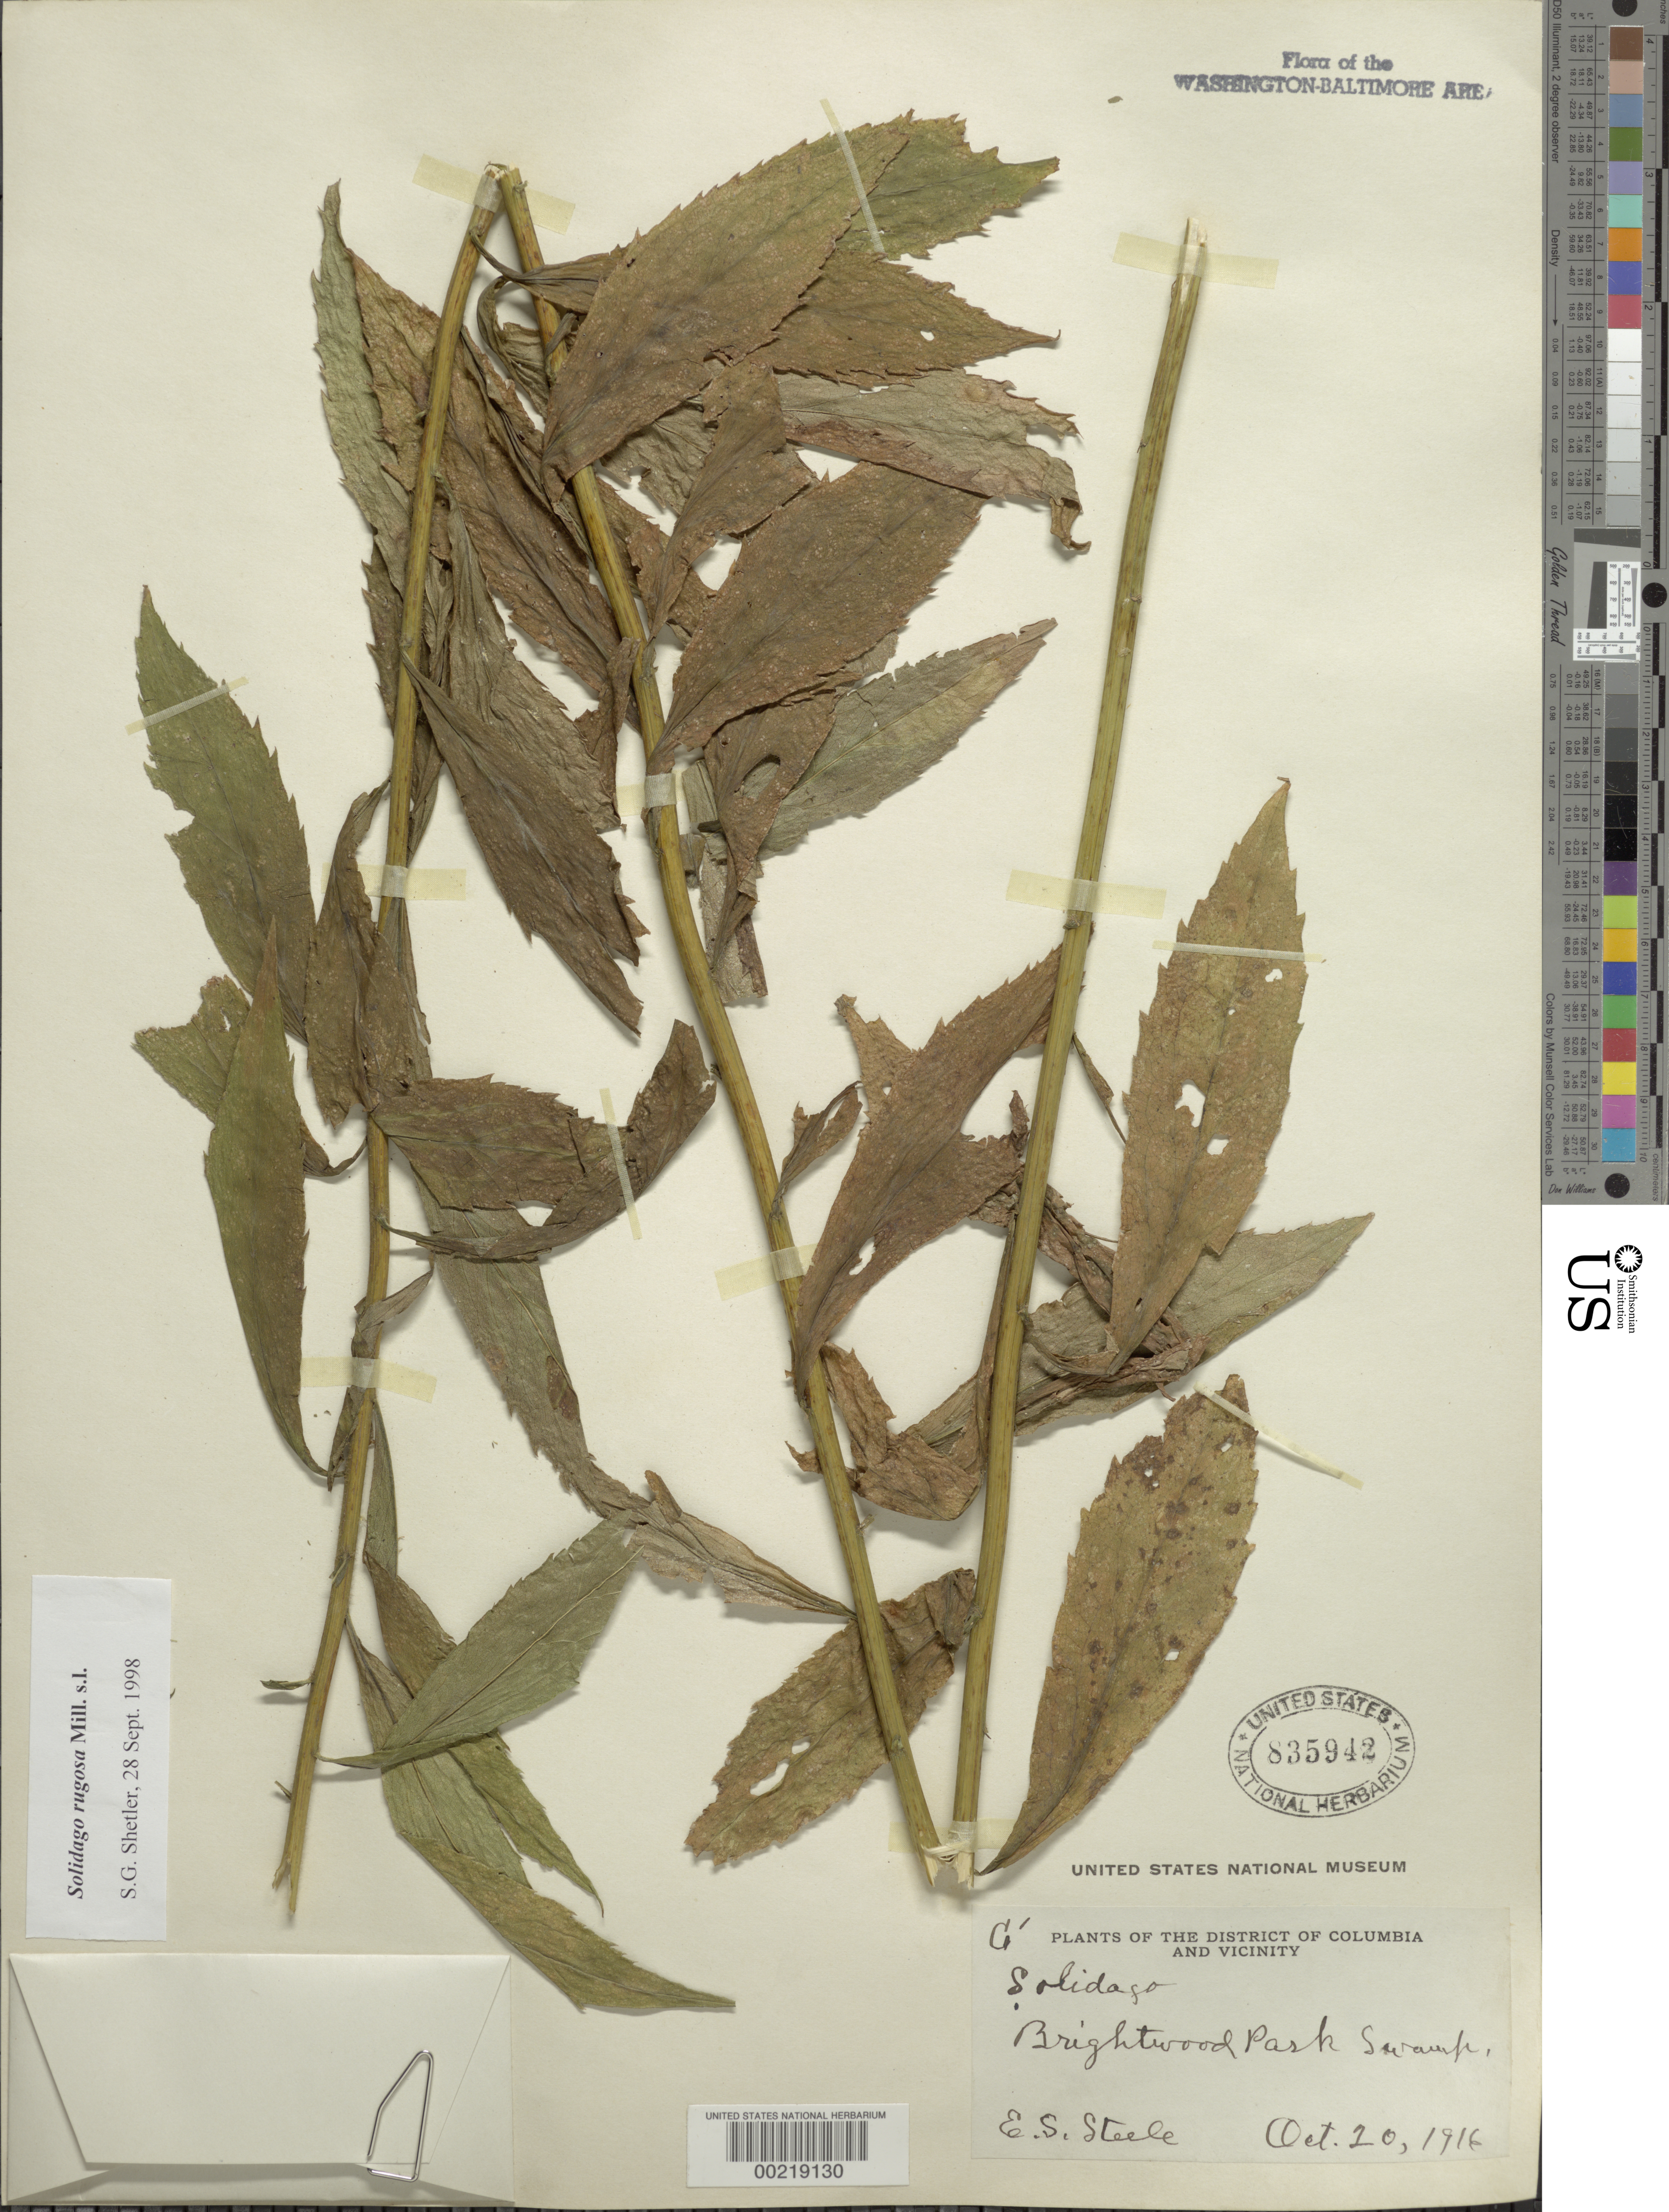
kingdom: Plantae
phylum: Tracheophyta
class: Magnoliopsida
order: Asterales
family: Asteraceae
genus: Solidago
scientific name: Solidago rugosa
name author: Mill.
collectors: E. Steele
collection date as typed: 20 Oct 1916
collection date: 1916-10-20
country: United States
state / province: District of Columbia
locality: Brightwood Park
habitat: Swamp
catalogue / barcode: US 835942